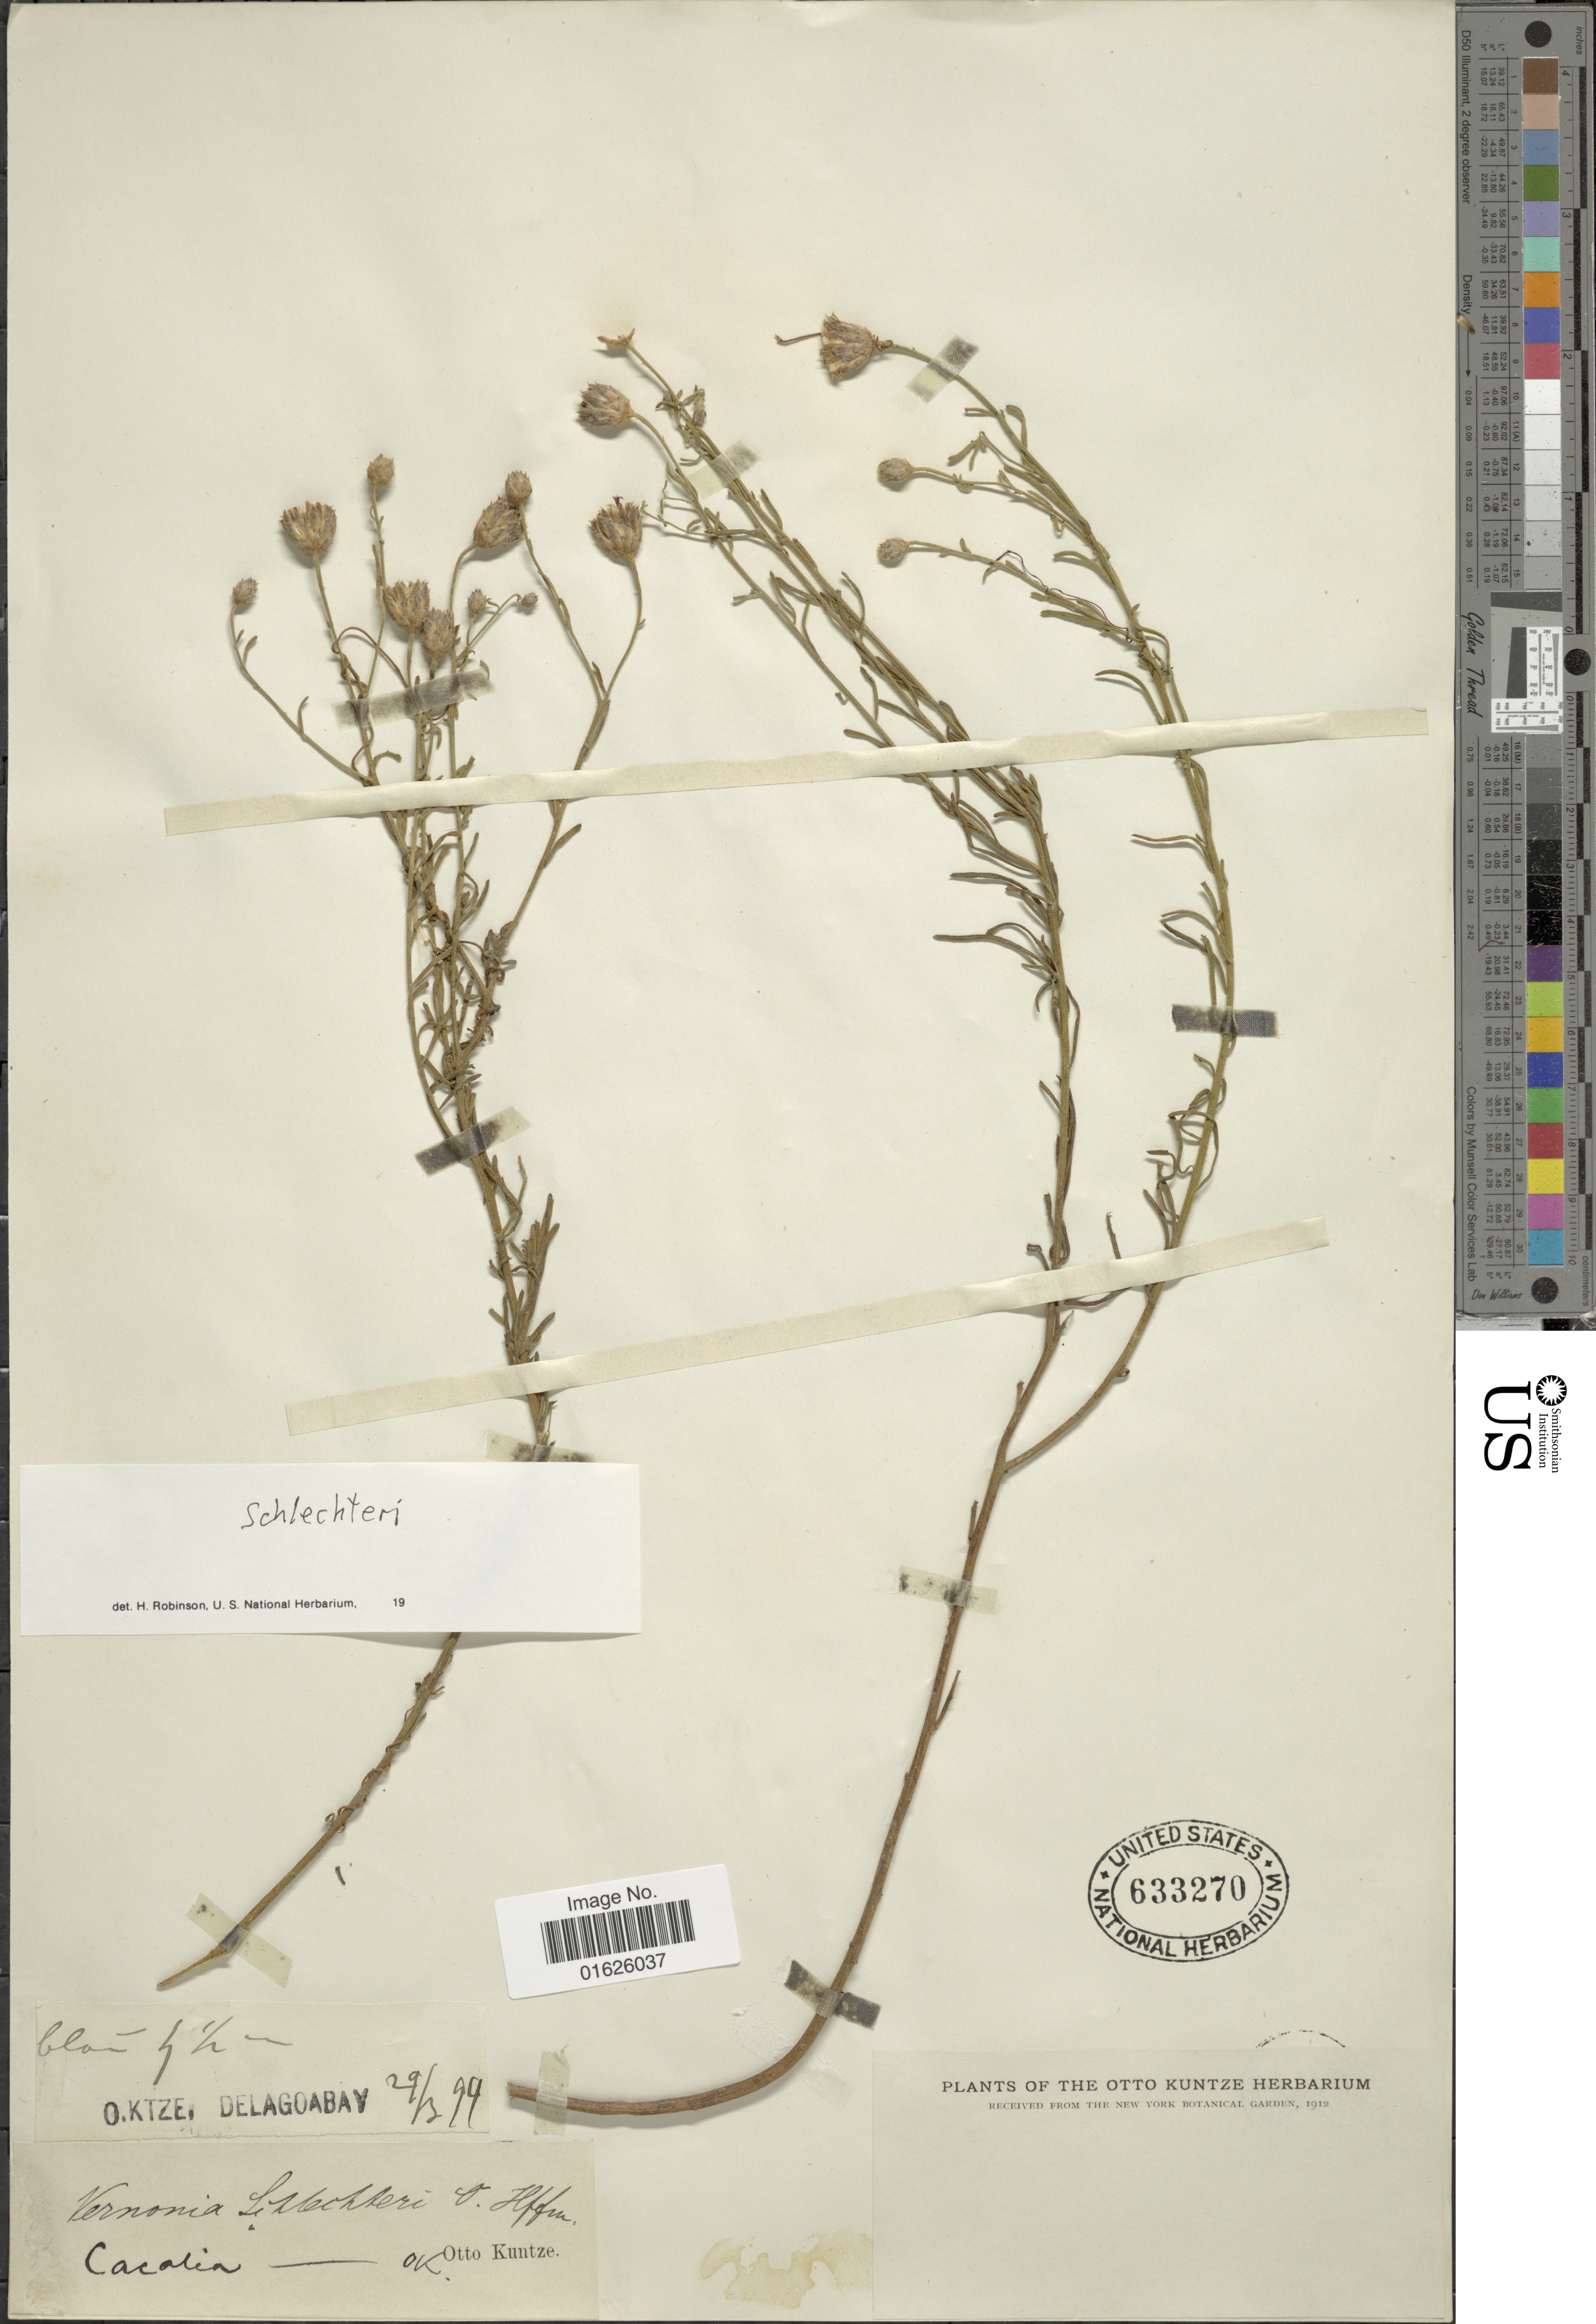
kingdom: Plantae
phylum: Tracheophyta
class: Magnoliopsida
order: Asterales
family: Asteraceae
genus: Oocephala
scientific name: Oocephala centauroides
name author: (Klatt) H. Rob. & Skvarla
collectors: C.E.O. Kuntze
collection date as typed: Transcribed d/m/y: 29/3/99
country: Mozambique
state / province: Maputo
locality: Delgado bay.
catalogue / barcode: US 633270